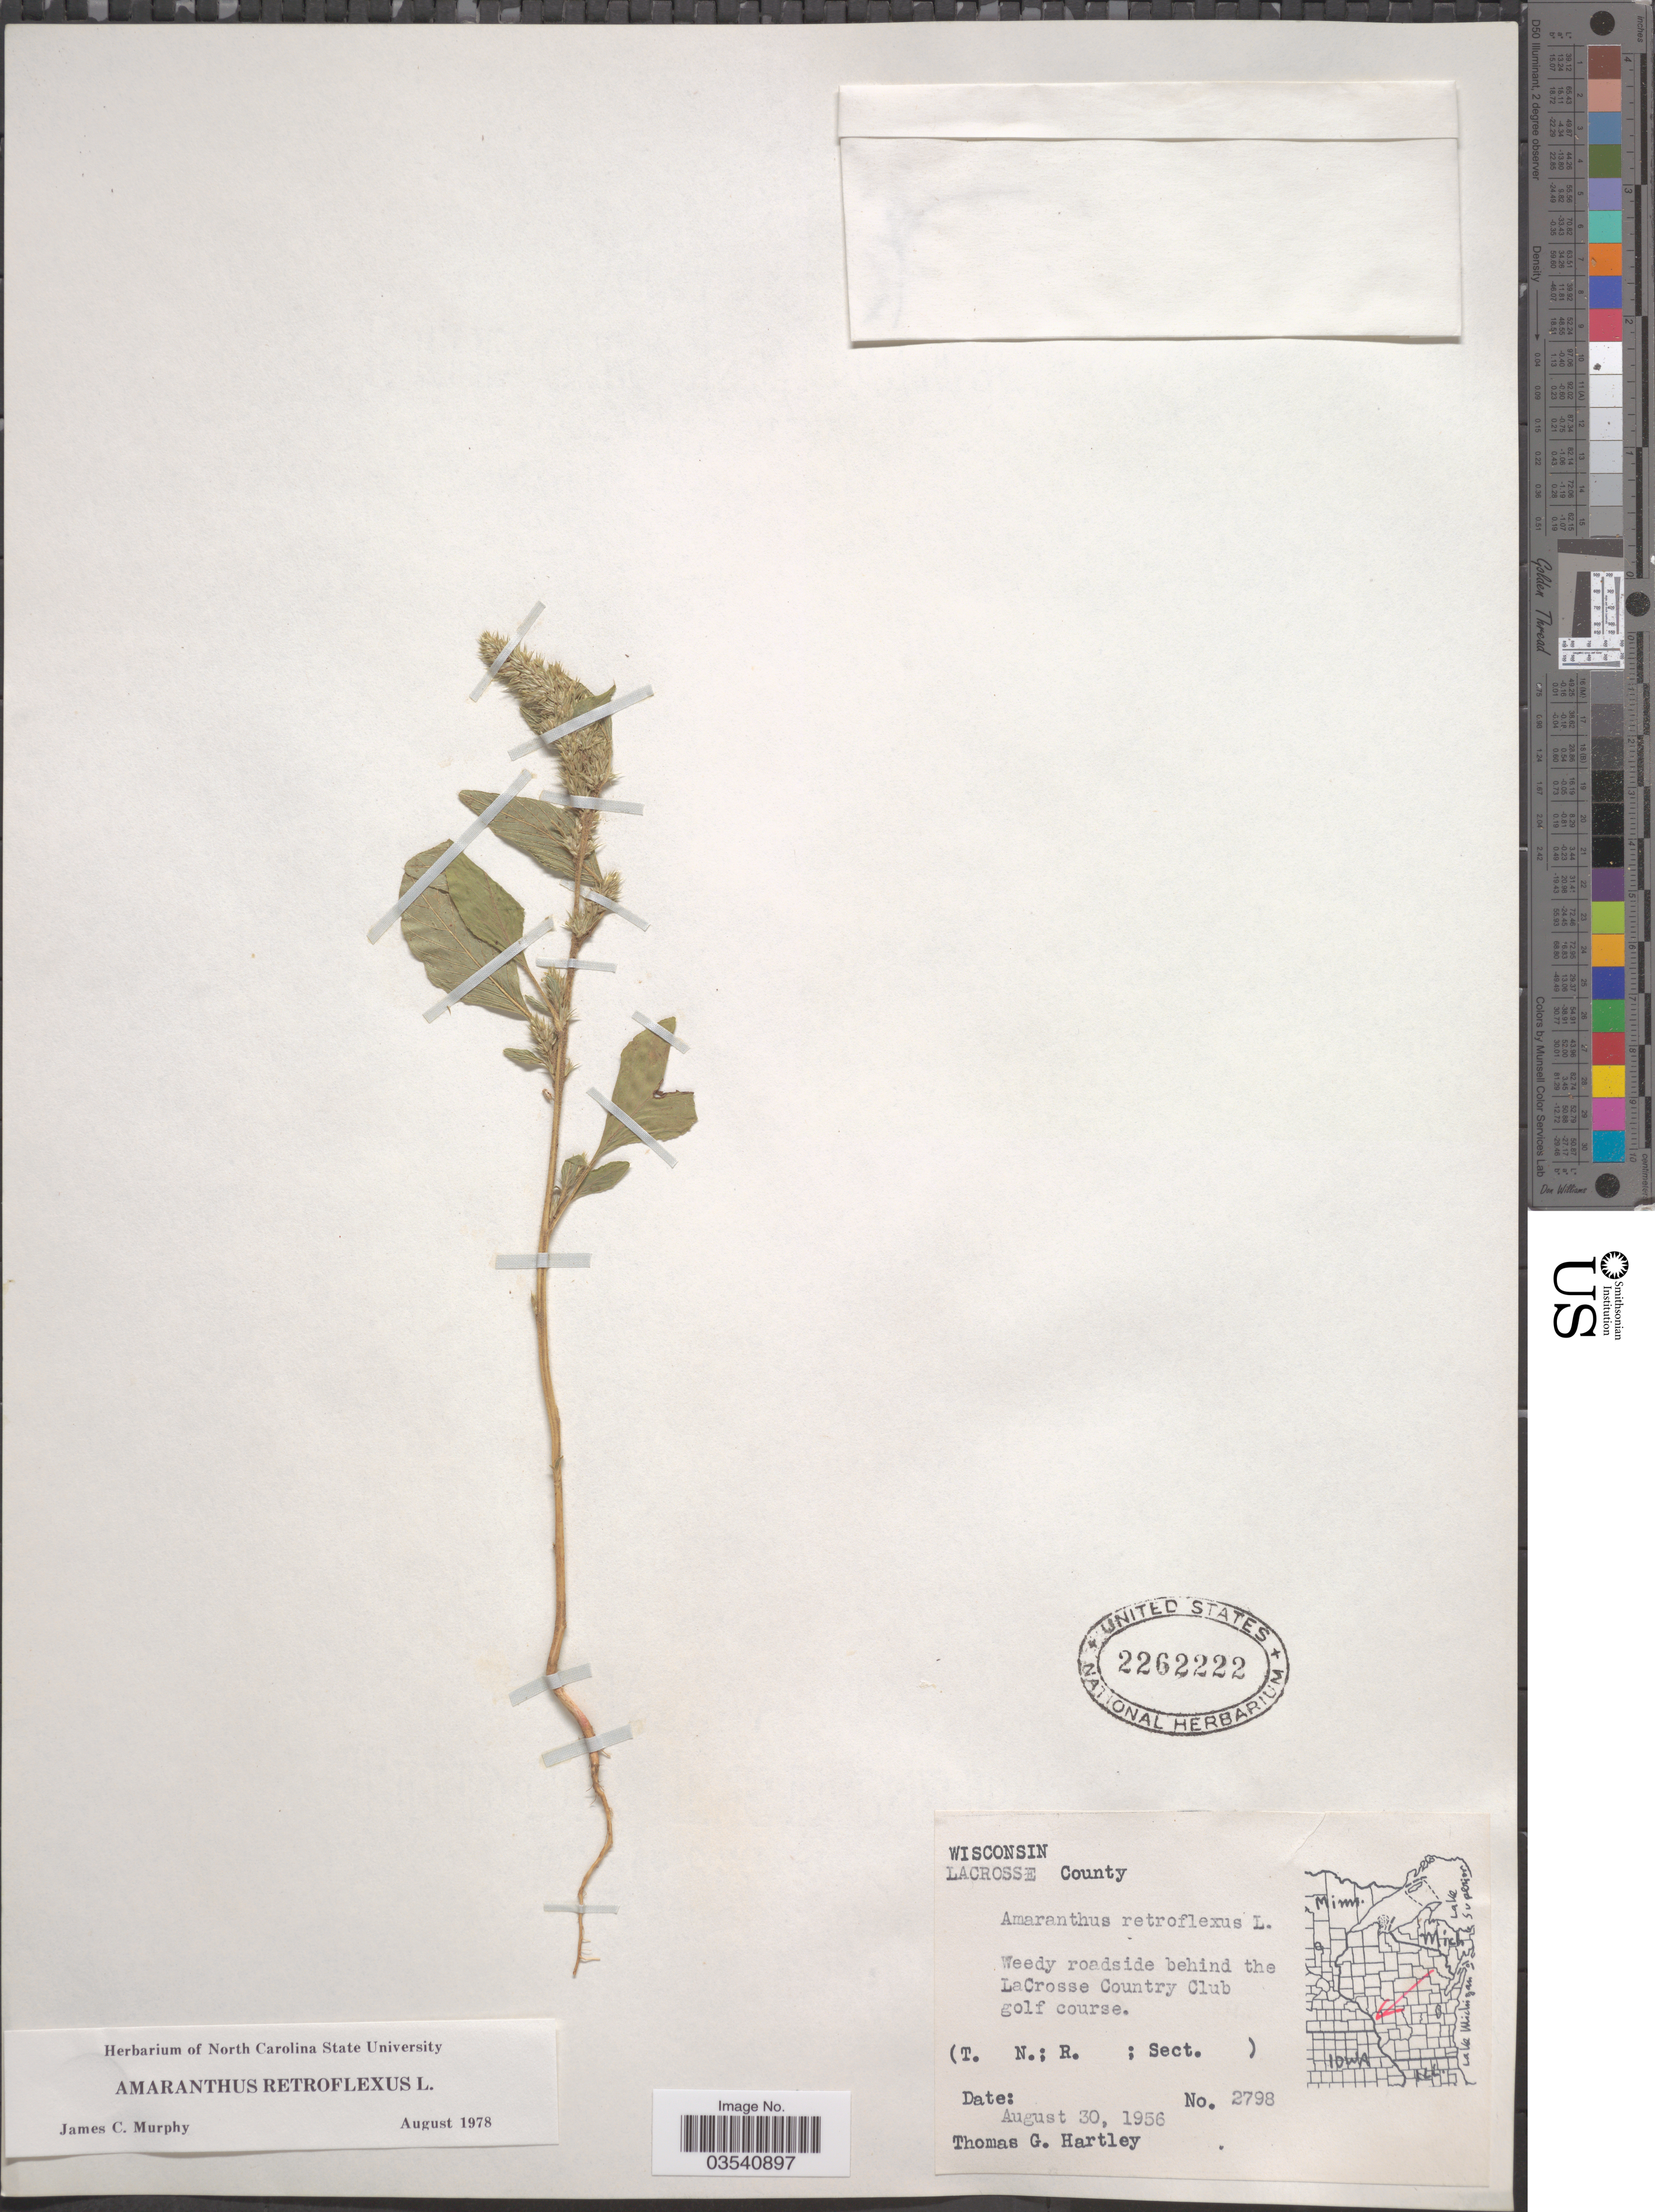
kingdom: Plantae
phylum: Tracheophyta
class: Magnoliopsida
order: Caryophyllales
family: Amaranthaceae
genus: Amaranthus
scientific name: Amaranthus retroflexus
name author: L.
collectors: T. G. Hartley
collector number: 2798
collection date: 1956-08-30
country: United States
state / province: Wisconsin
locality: Lacrosse County. Weedy roadside behind the LaCrosse Country Club golf course.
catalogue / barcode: US 2262222